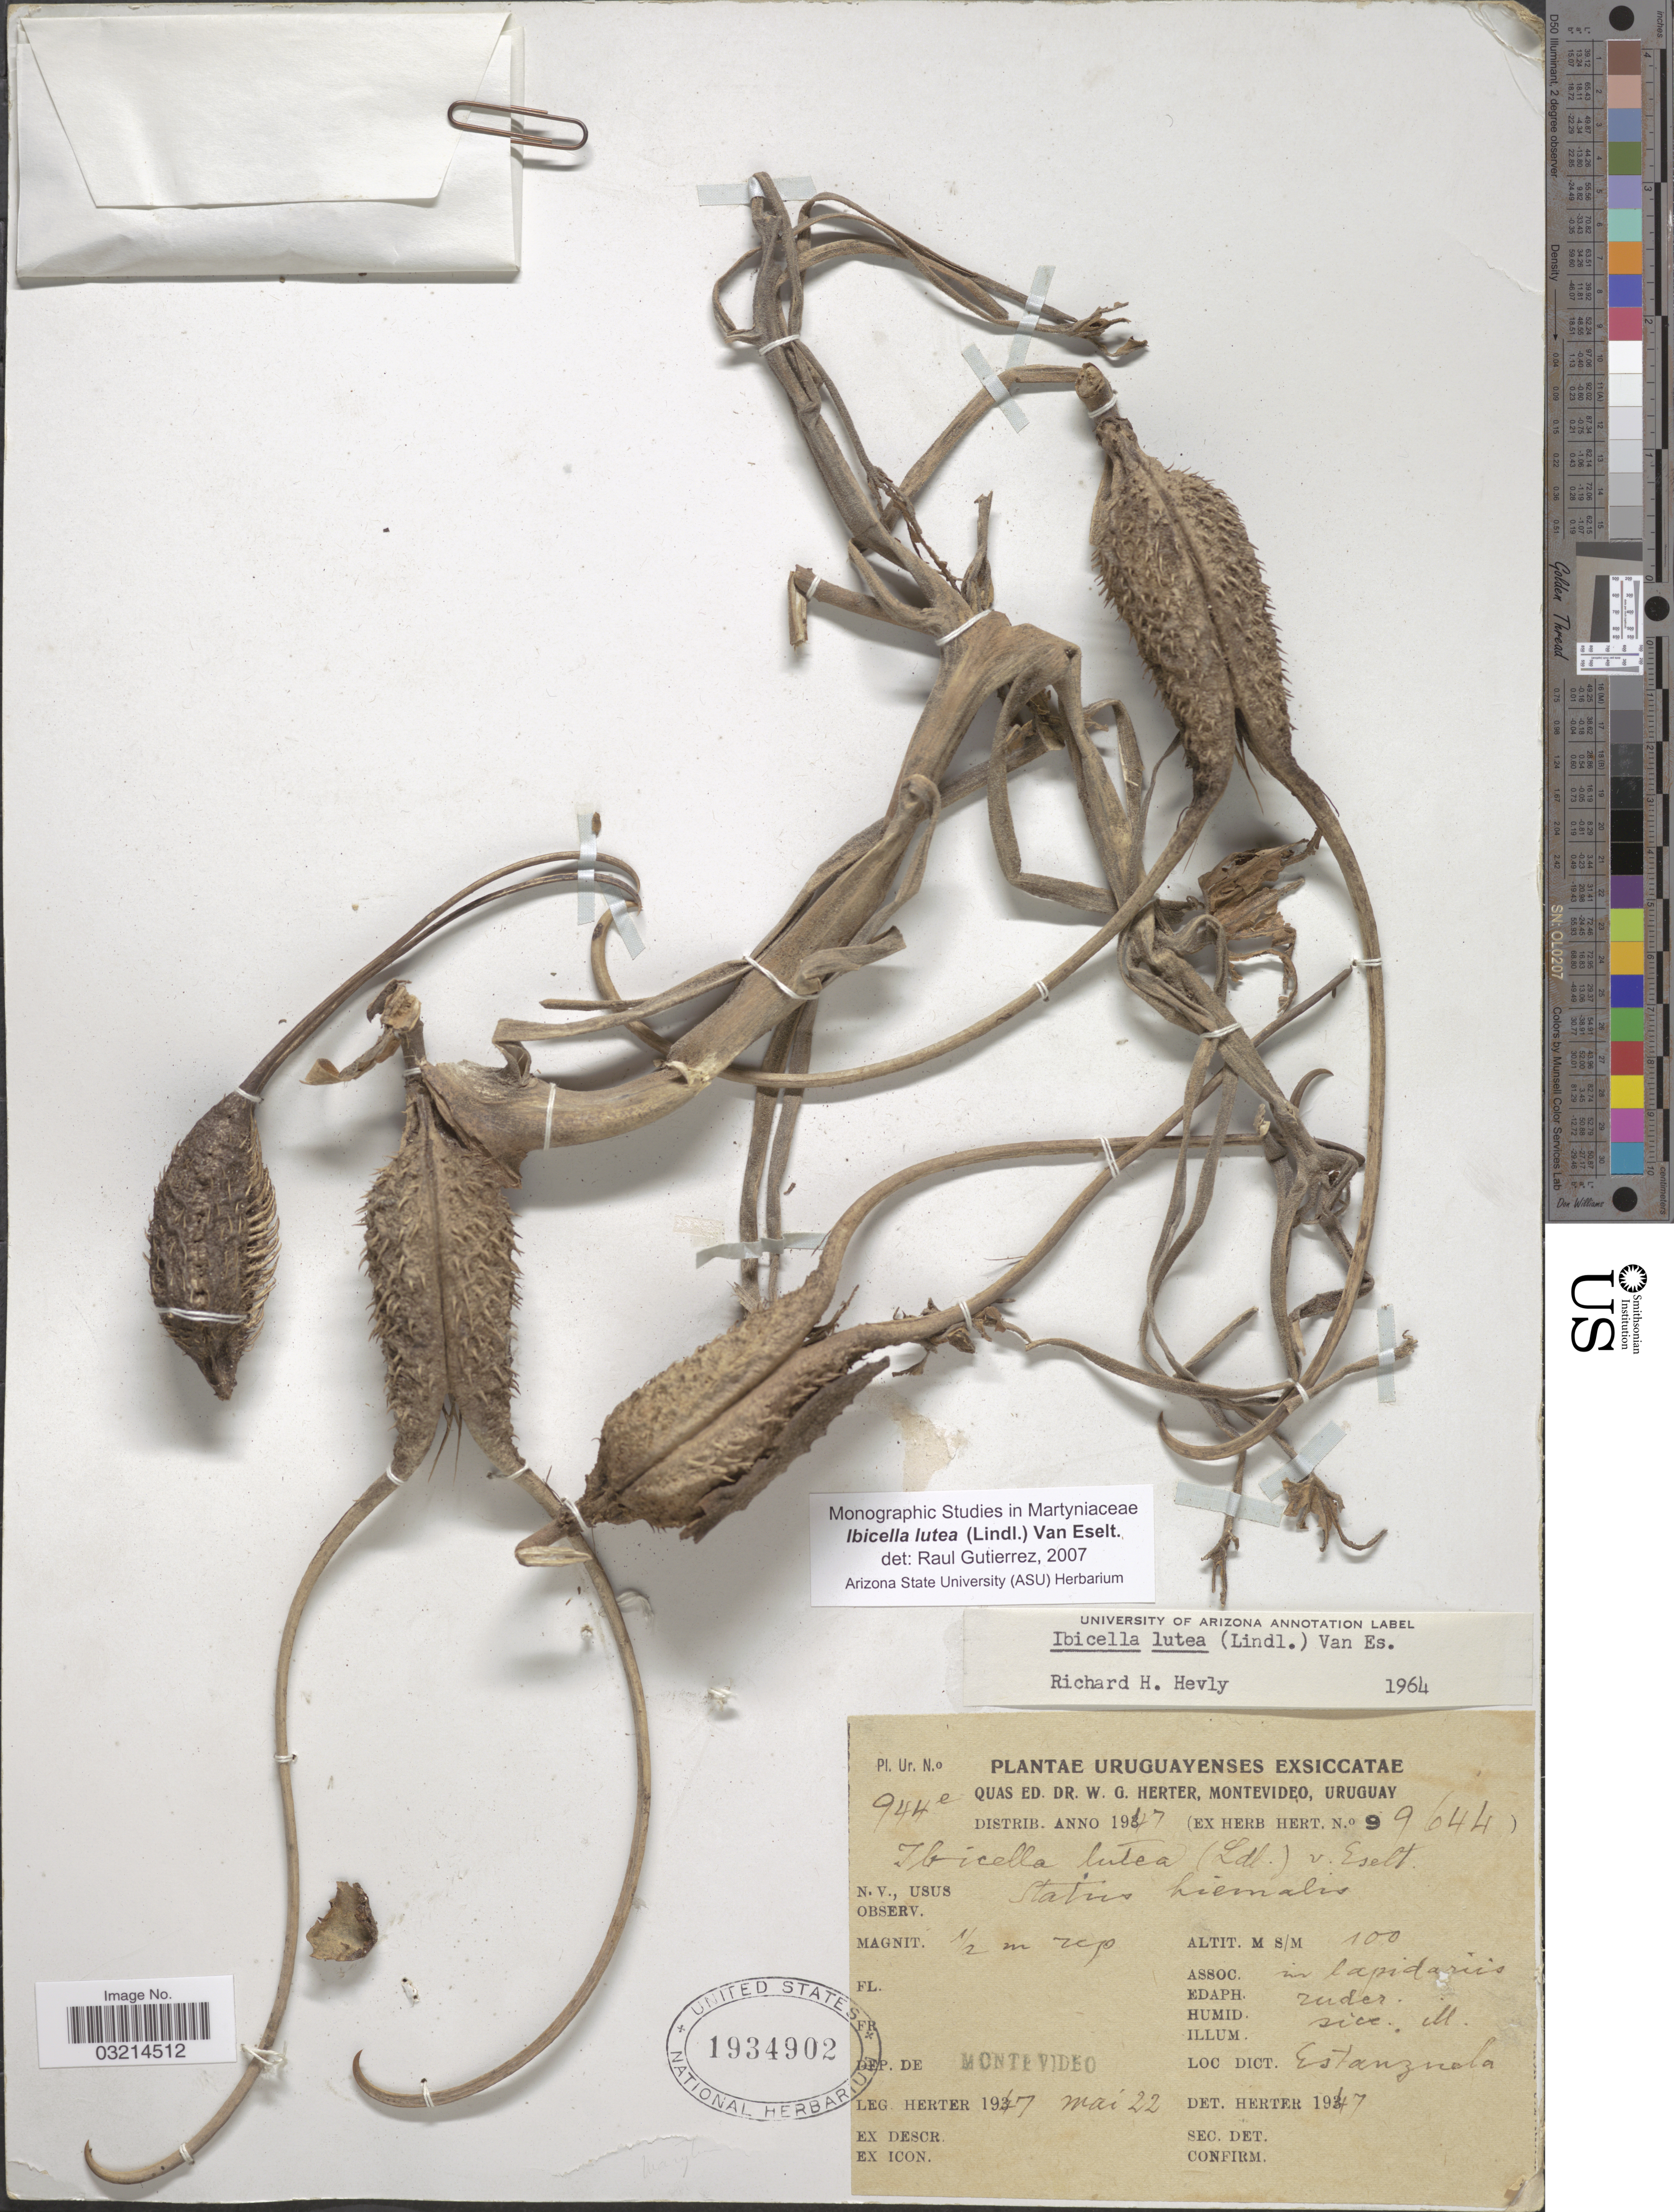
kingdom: Plantae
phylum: Tracheophyta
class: Magnoliopsida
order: Lamiales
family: Martyniaceae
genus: Ibicella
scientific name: Ibicella lutea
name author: (Lindl.) Van Eselt.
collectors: W. G. Herter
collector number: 944e*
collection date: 1947-05-22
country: Uruguay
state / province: Montevideo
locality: Dep. de Montevideo, Estanzuela.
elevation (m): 100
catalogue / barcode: US 1934902